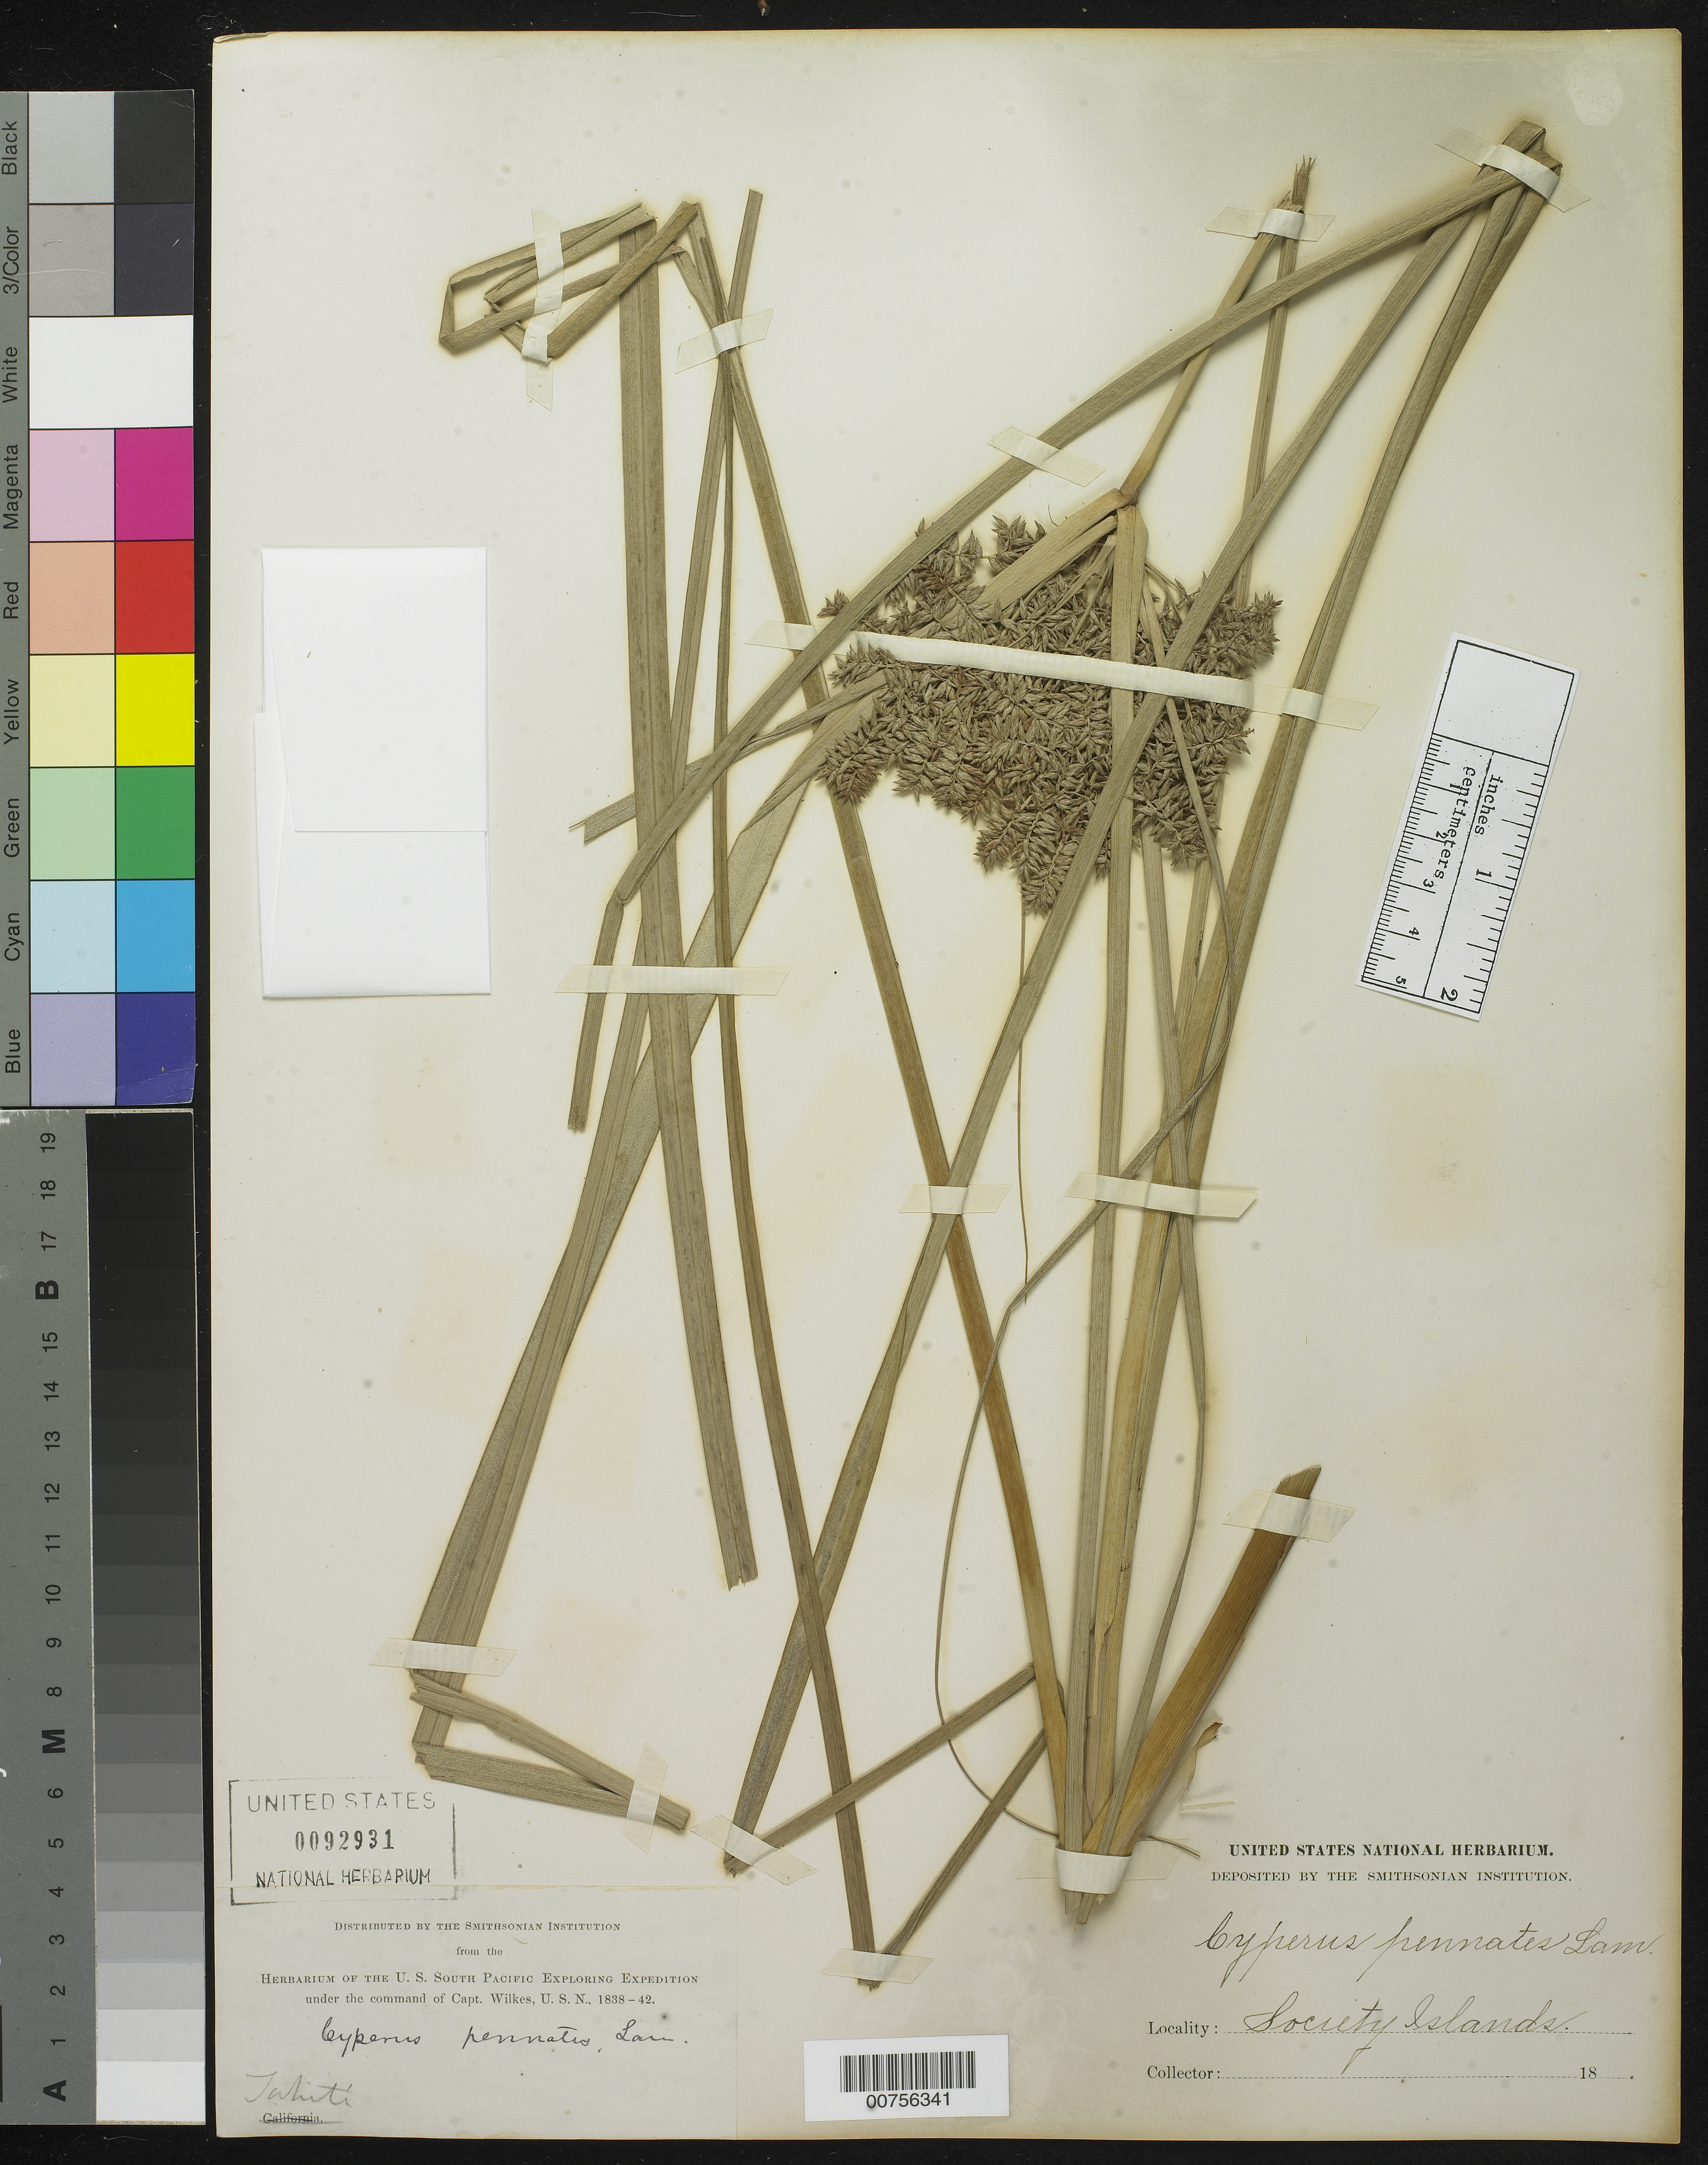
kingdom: Plantae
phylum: Tracheophyta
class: Liliopsida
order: Poales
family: Cyperaceae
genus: Cyperus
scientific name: Cyperus javanicus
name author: Houtt.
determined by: Strong, Mark T., (BOT), Smithsonian Institution - National Museum of Natural History (UNITED STATES)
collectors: Wilkes Explor. Exped.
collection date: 1838/1842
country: French Polynesia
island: Tahiti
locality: Society Islands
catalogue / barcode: US 92931